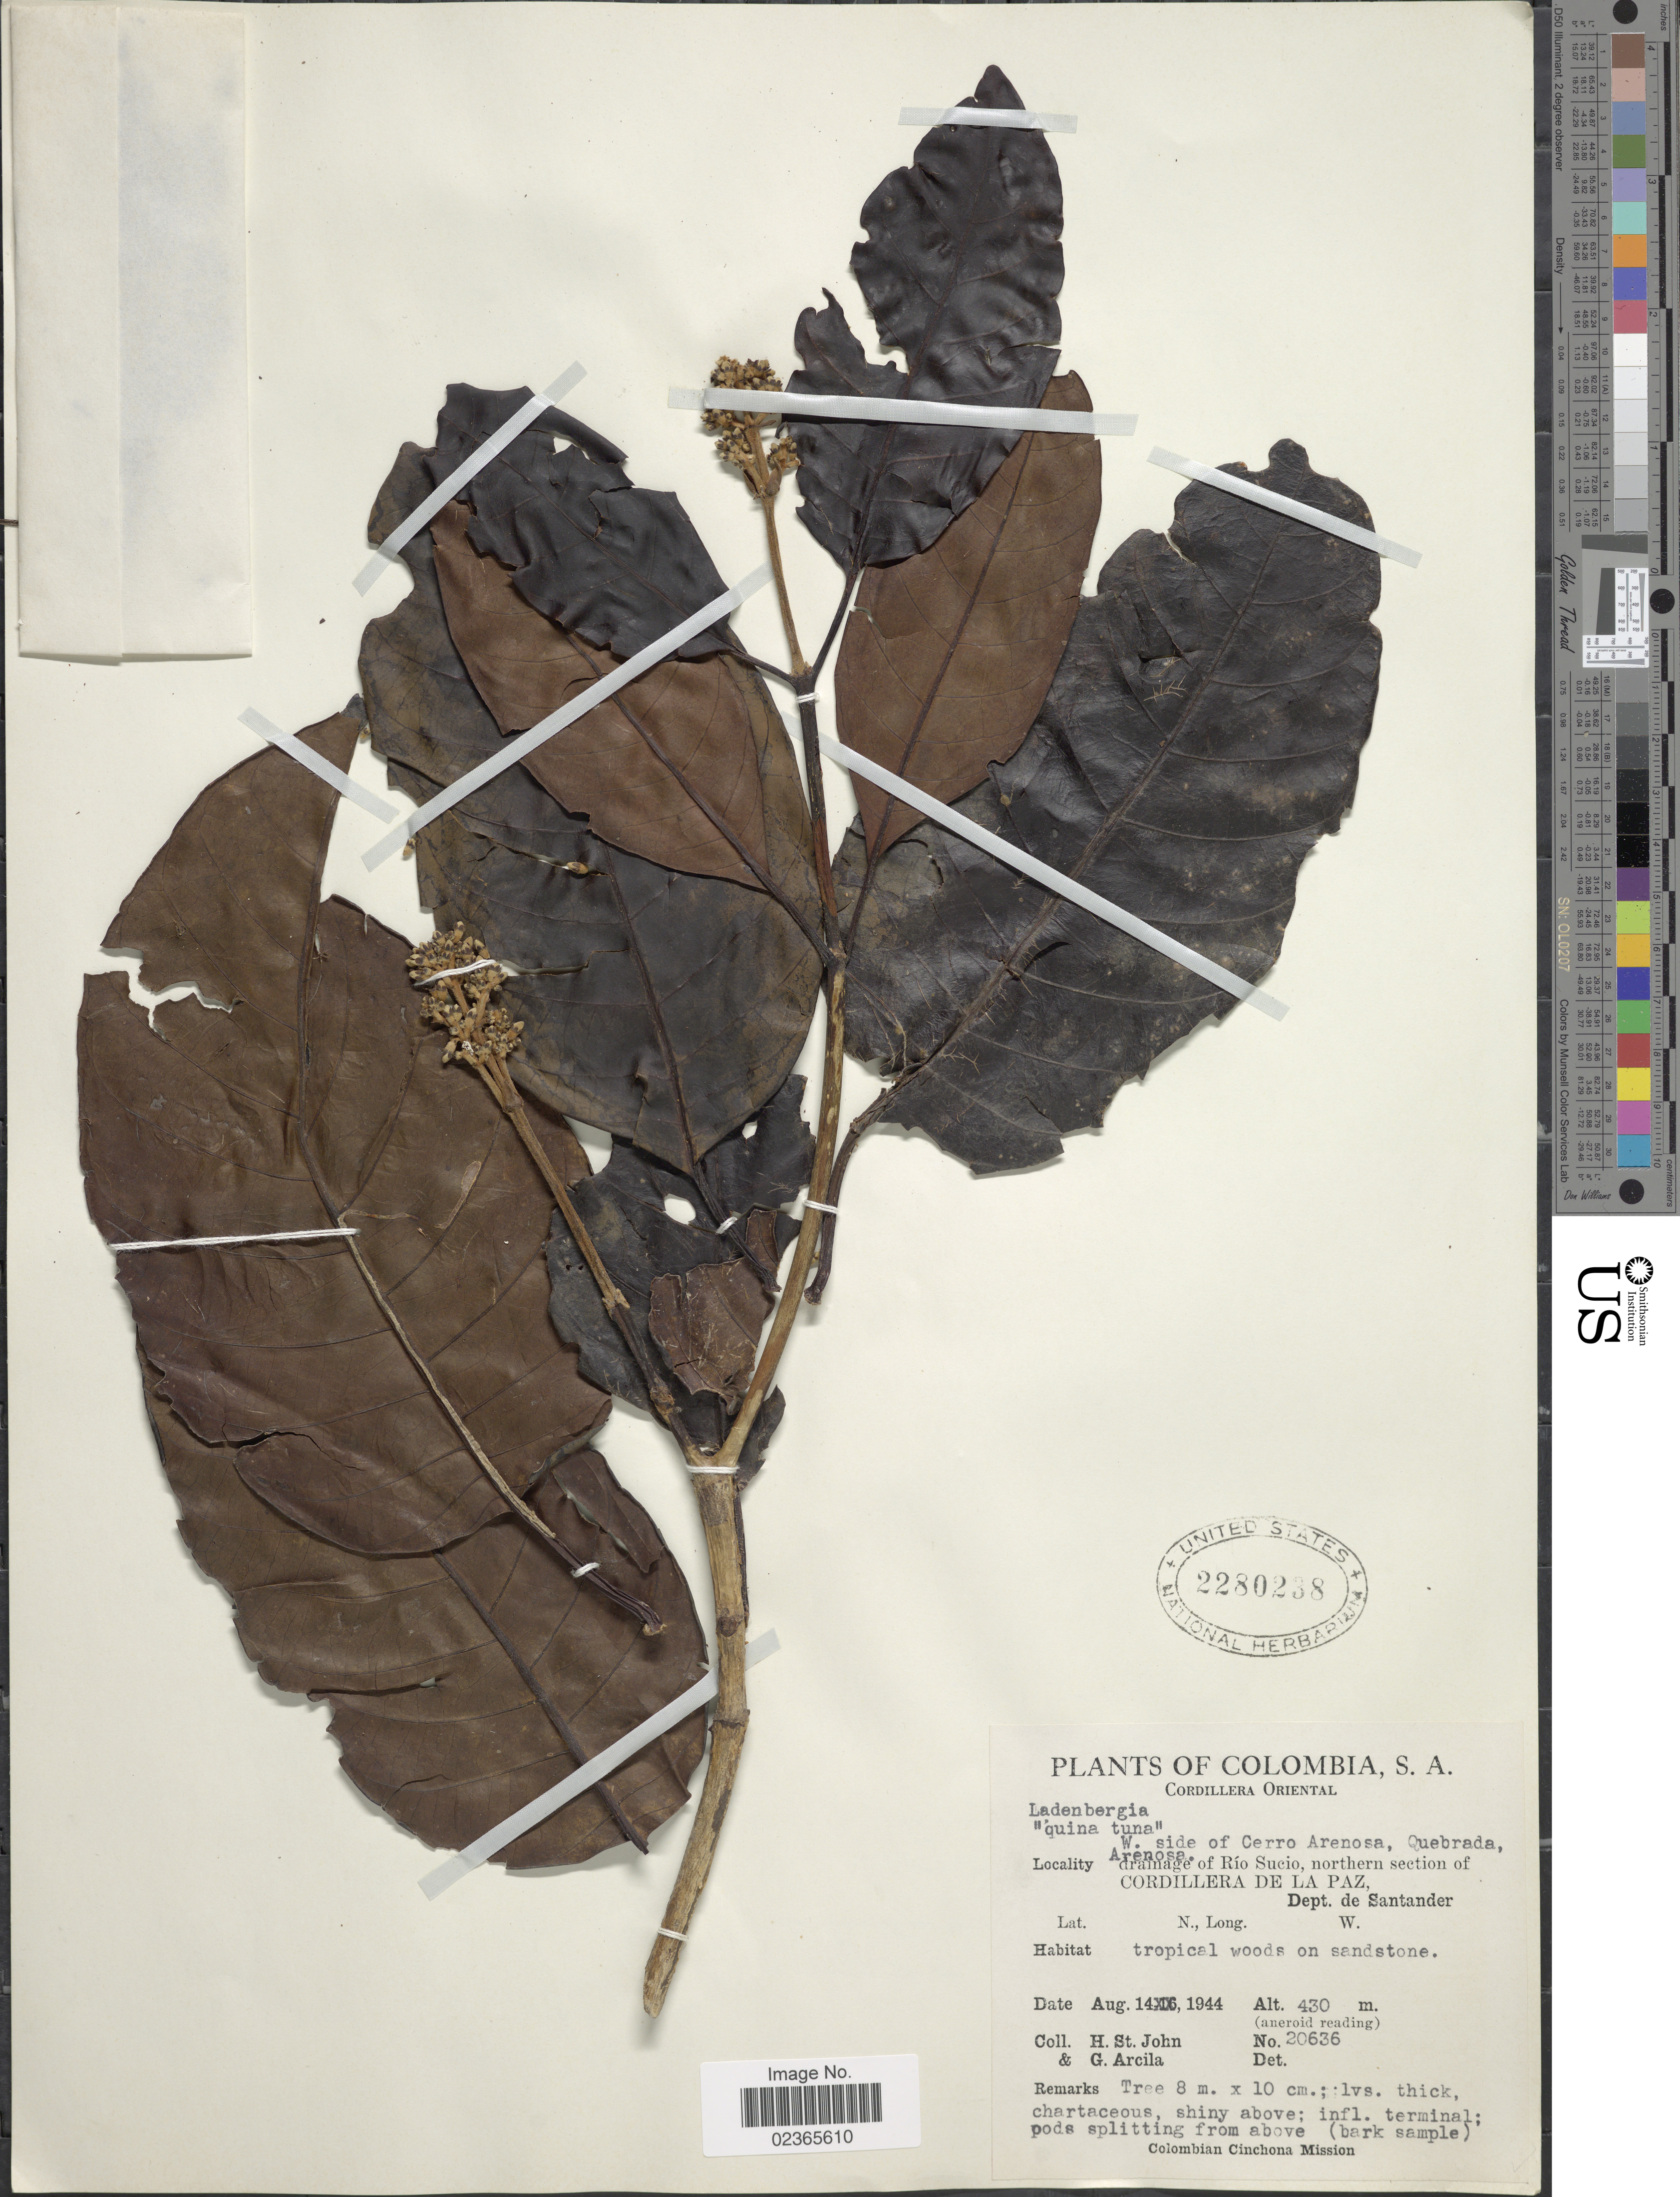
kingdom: Plantae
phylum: Tracheophyta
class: Magnoliopsida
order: Gentianales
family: Rubiaceae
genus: Ladenbergia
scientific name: Ladenbergia sp.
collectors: H. St. John & G. Arcila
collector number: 20636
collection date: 1944-08-14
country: Colombia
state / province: Santander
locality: Cordillera Oriental, W side of Cerro Arenosa, Quebrada, Arenosa. Drainage of Rio Sucio, northern section of Cordillera de La Paz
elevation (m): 430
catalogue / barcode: US 2280238